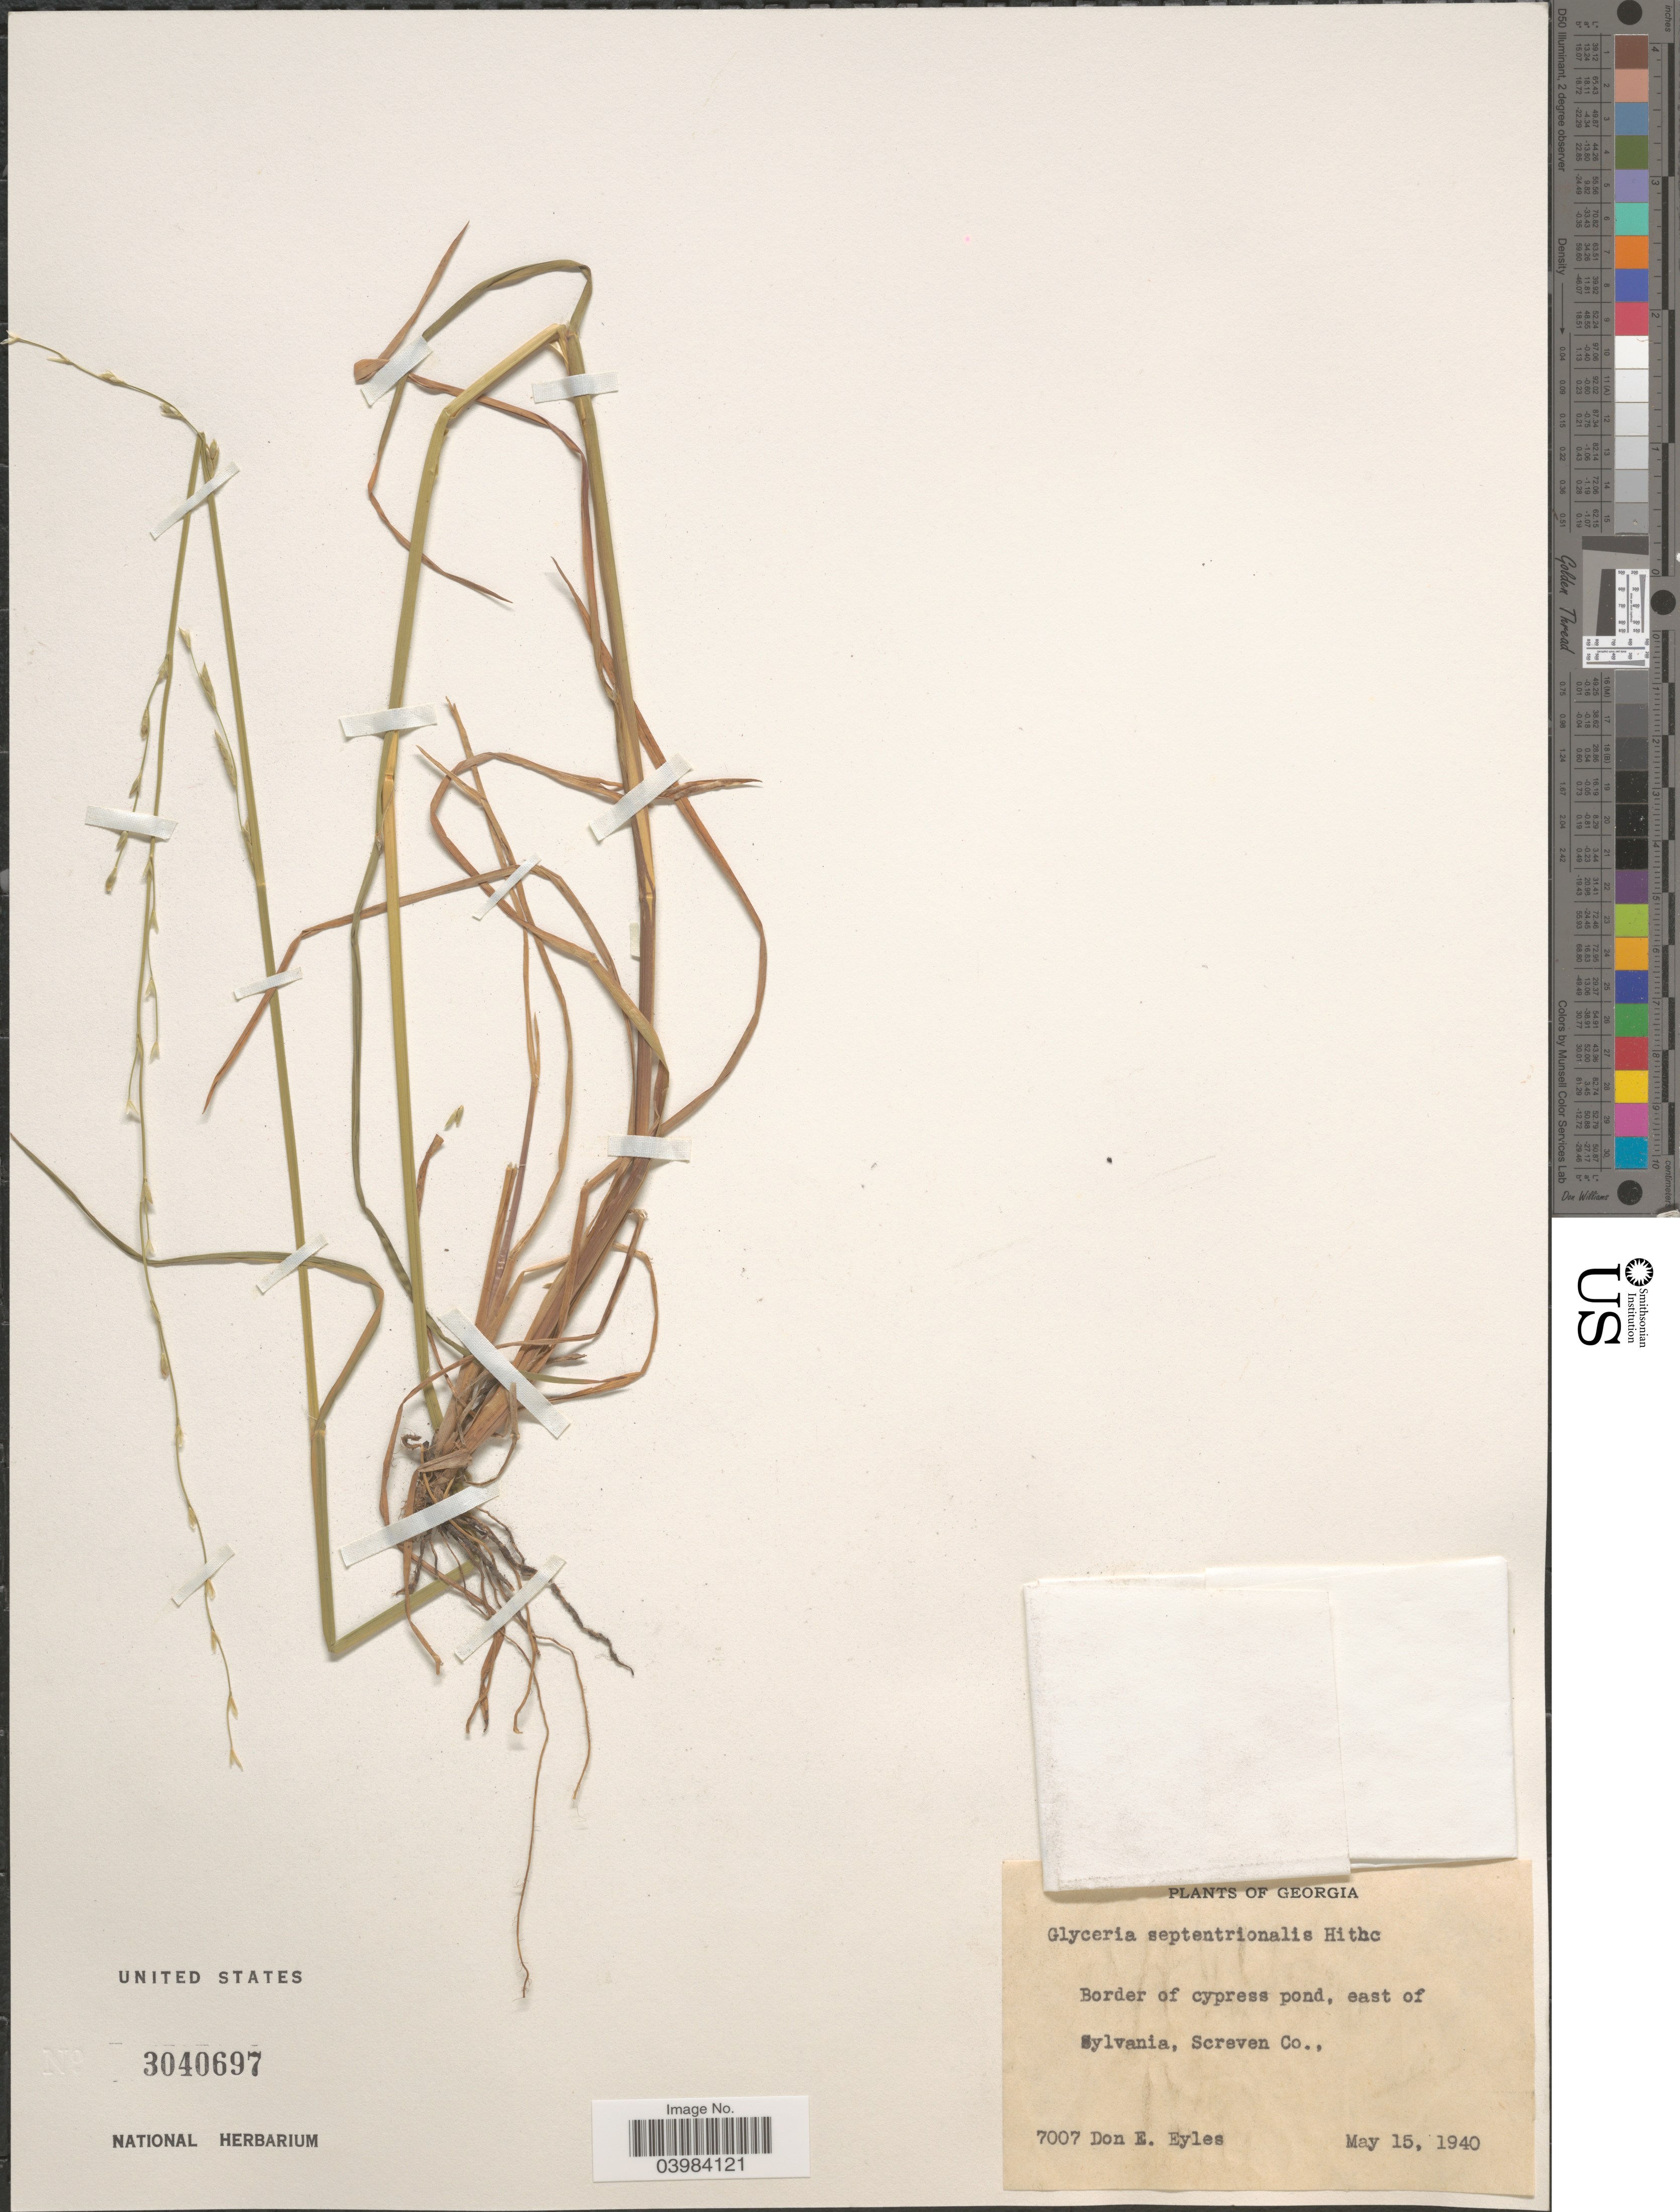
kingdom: Plantae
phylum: Tracheophyta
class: Liliopsida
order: Poales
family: Poaceae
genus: Glyceria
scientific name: Glyceria septentrionalis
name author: Hitchc.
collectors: D. Eyles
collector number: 7007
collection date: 1940-05-15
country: United States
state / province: Georgia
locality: Border of cypress pond, east of Sylvania, Screven Co.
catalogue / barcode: US 3040697